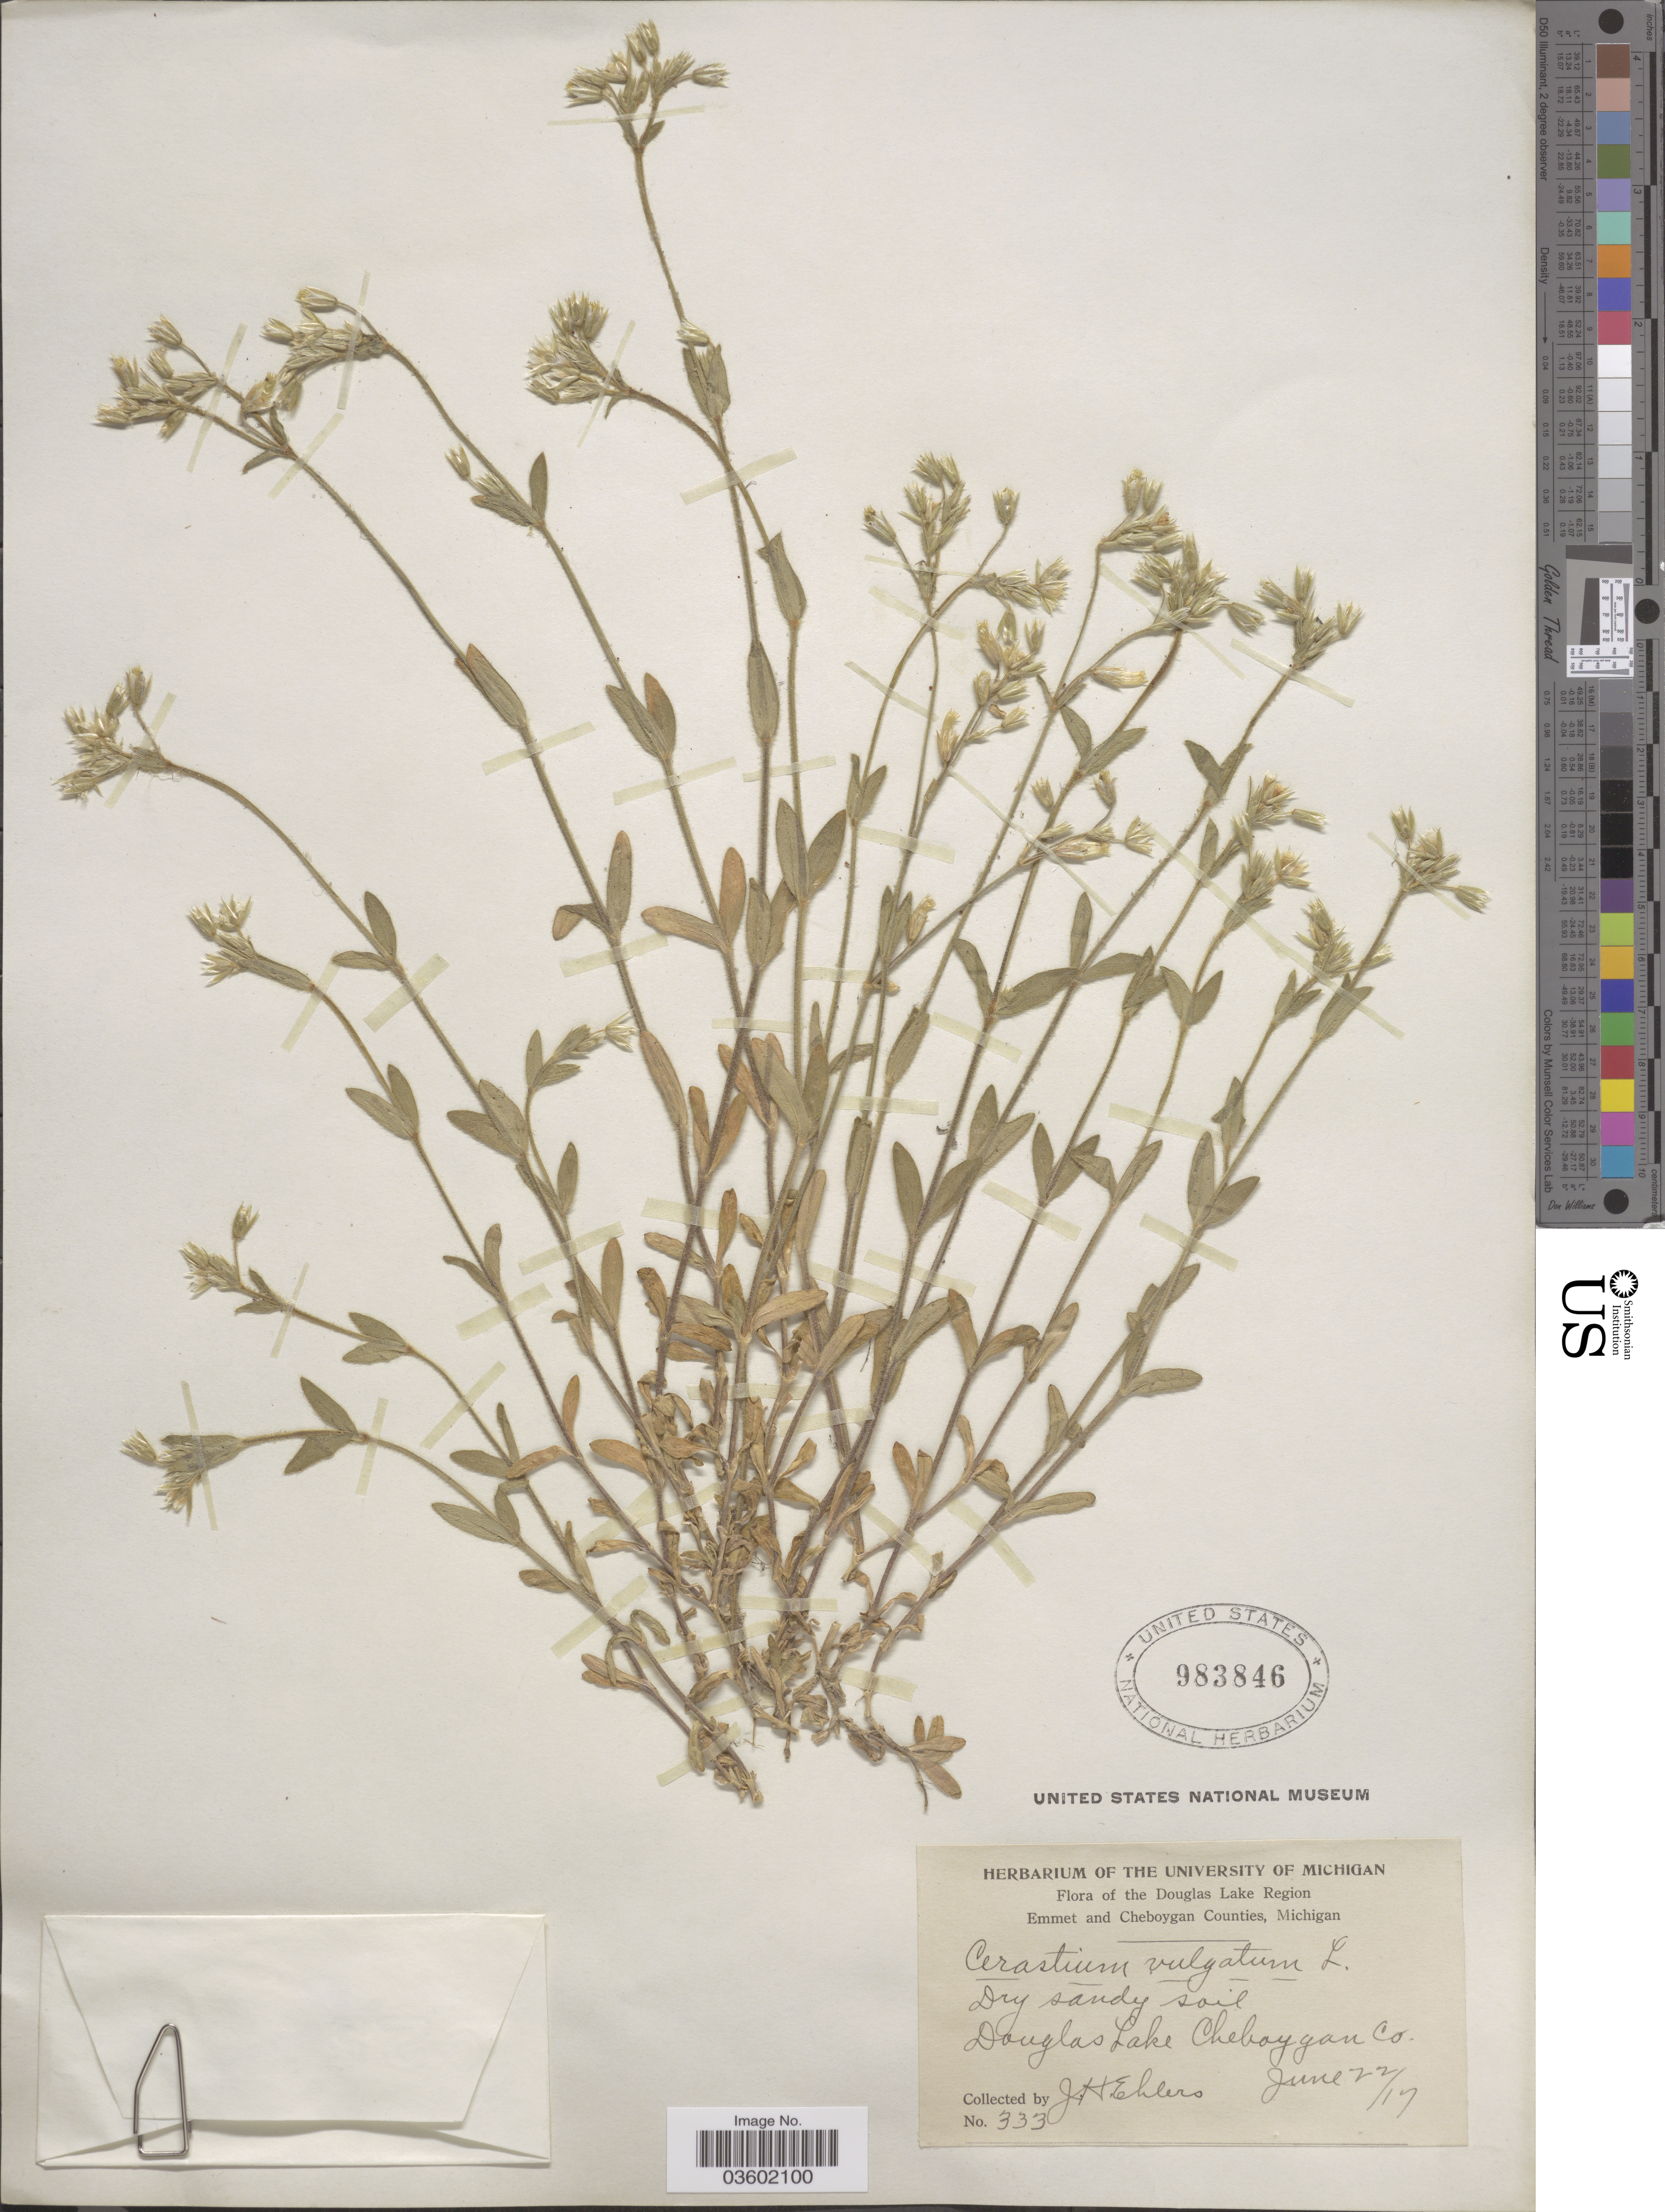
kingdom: Plantae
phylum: Tracheophyta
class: Magnoliopsida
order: Caryophyllales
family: Caryophyllaceae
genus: Cerastium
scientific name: Cerastium vulgatum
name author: L.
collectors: J. H. Ehlers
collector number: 333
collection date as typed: Transcribed d/m/y: 22/6/17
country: United States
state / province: Michigan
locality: Douglas Lake Region. Douglas Lake, Cheboygan Co.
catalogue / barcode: US 983846